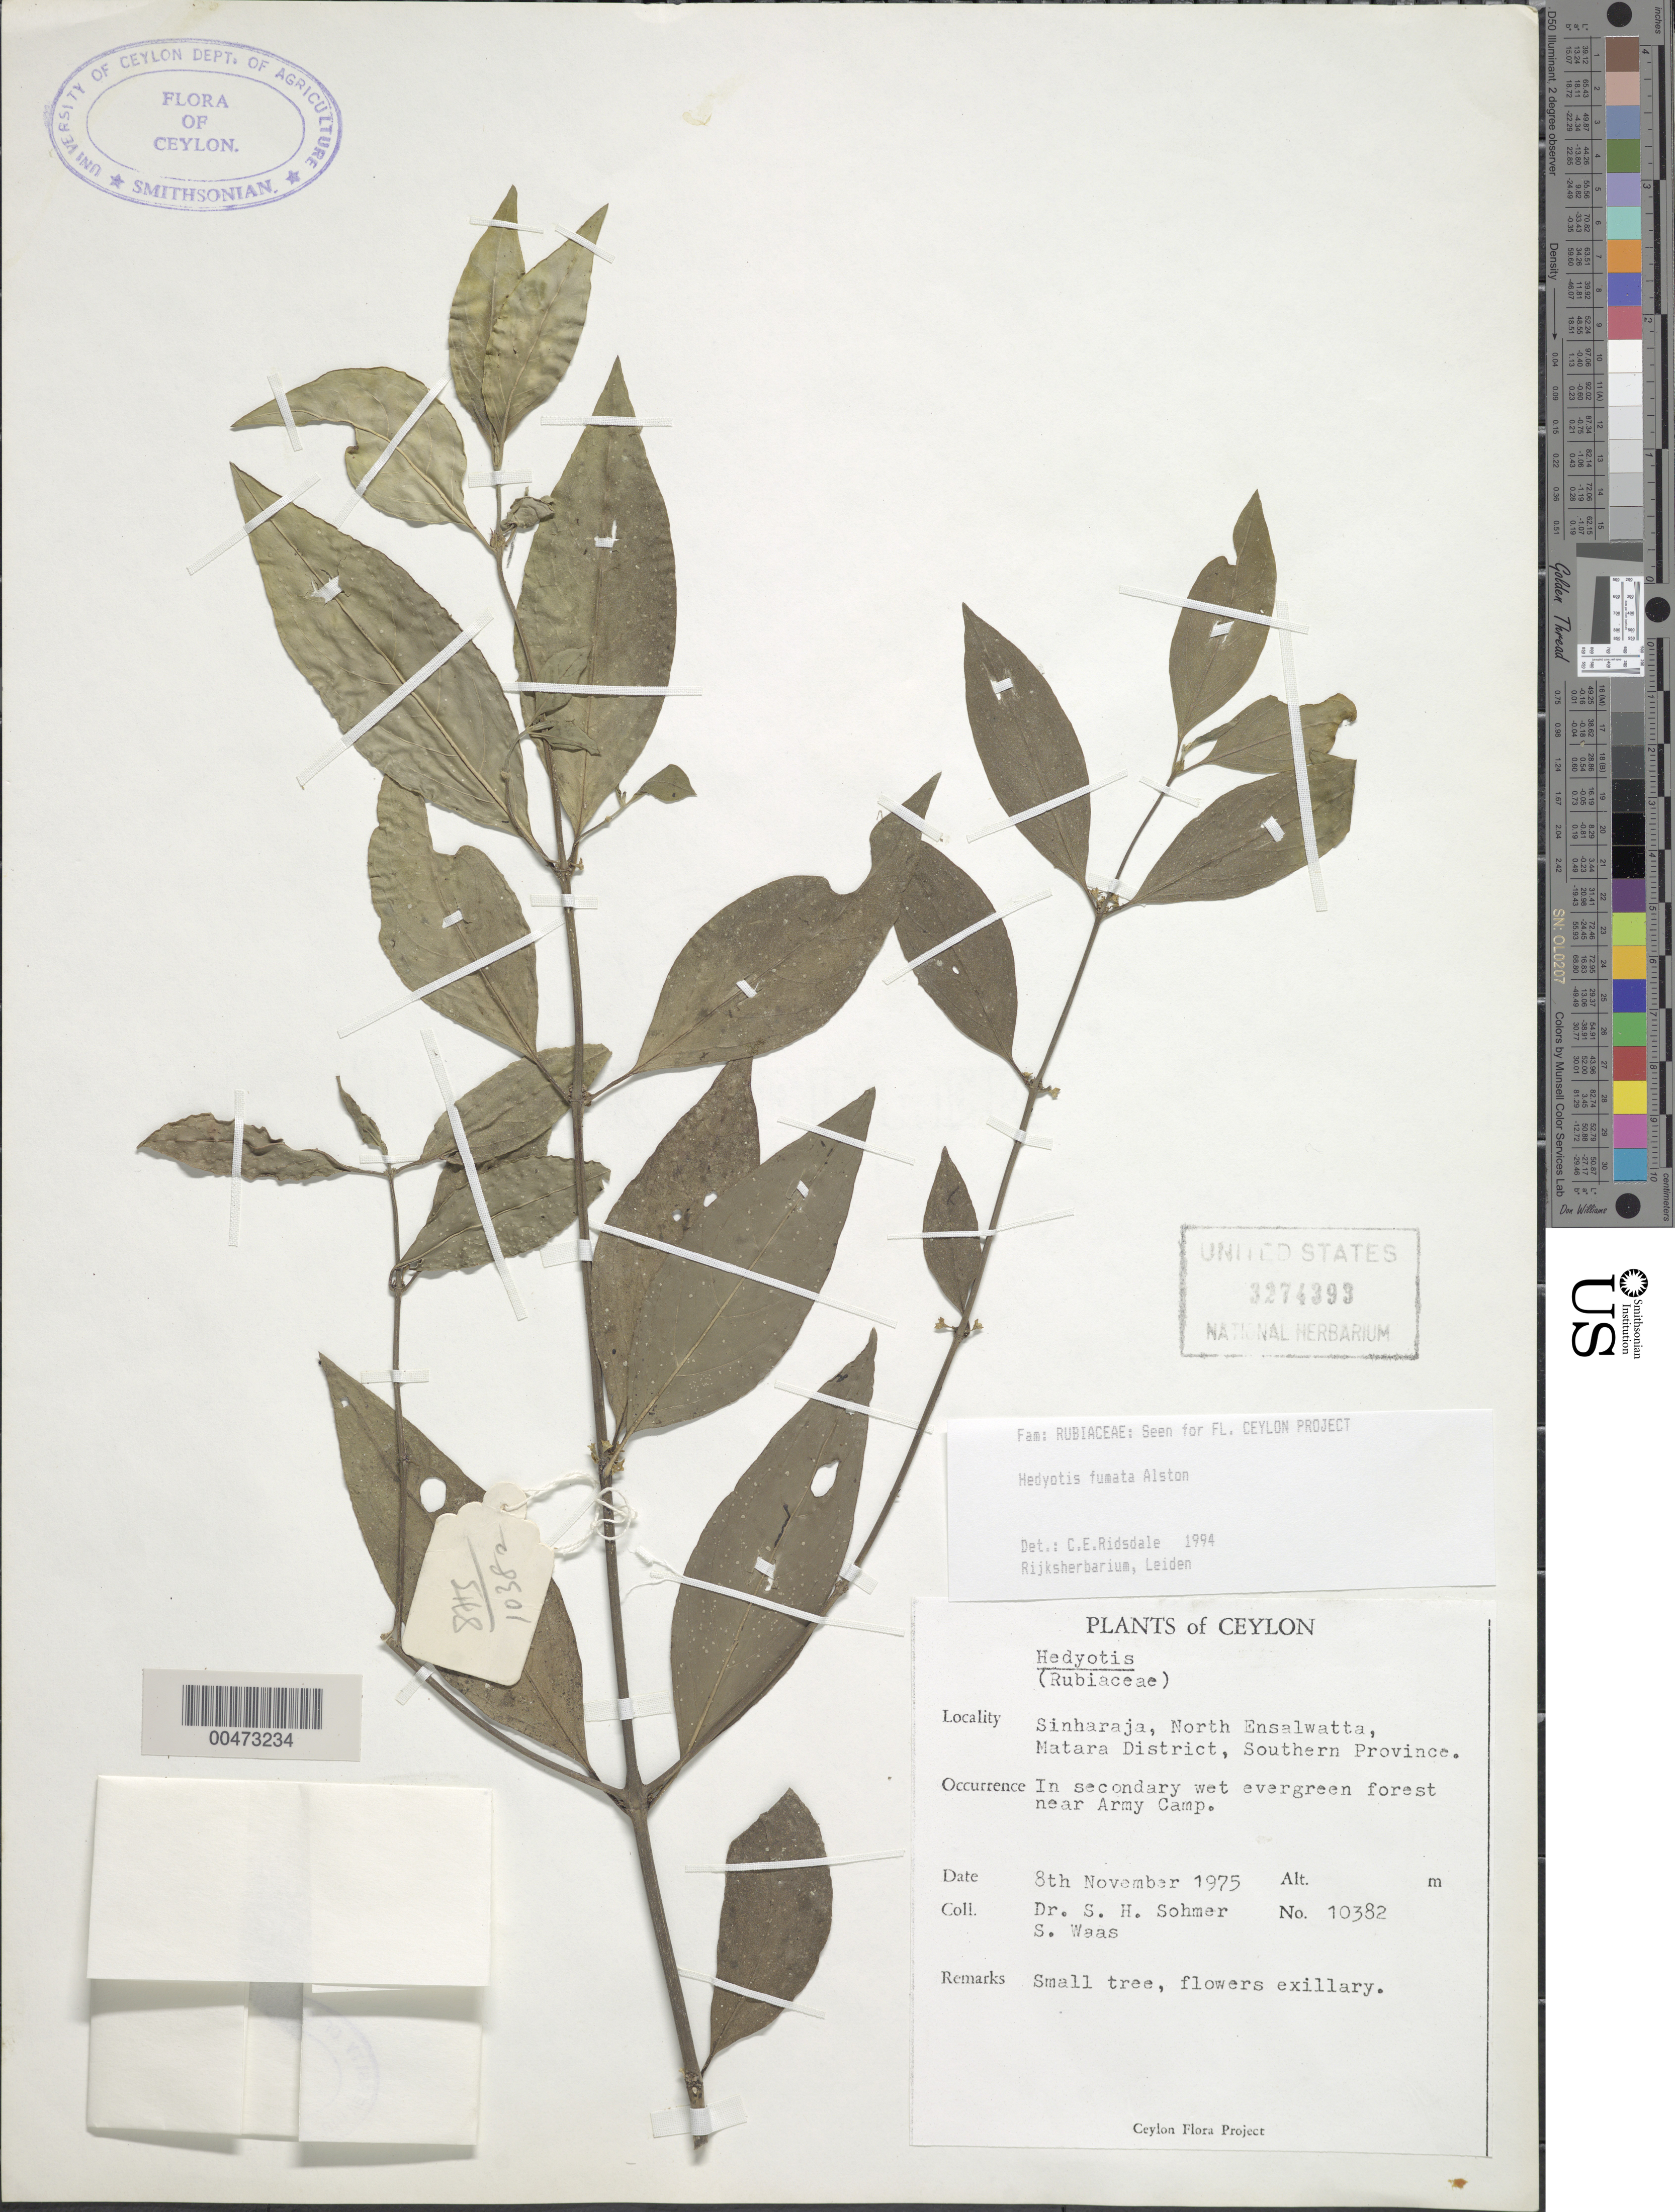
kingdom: Plantae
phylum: Tracheophyta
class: Magnoliopsida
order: Gentianales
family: Rubiaceae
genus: Hedyotis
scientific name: Hedyotis fumata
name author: Alston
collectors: S. H. Sohmer & S. Waas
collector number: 10382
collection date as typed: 08 Nov 1975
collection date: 1975-11-08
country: Sri Lanka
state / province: Southern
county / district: Hambantota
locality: Sinharaja, N Ensalwatta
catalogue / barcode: US 3274393